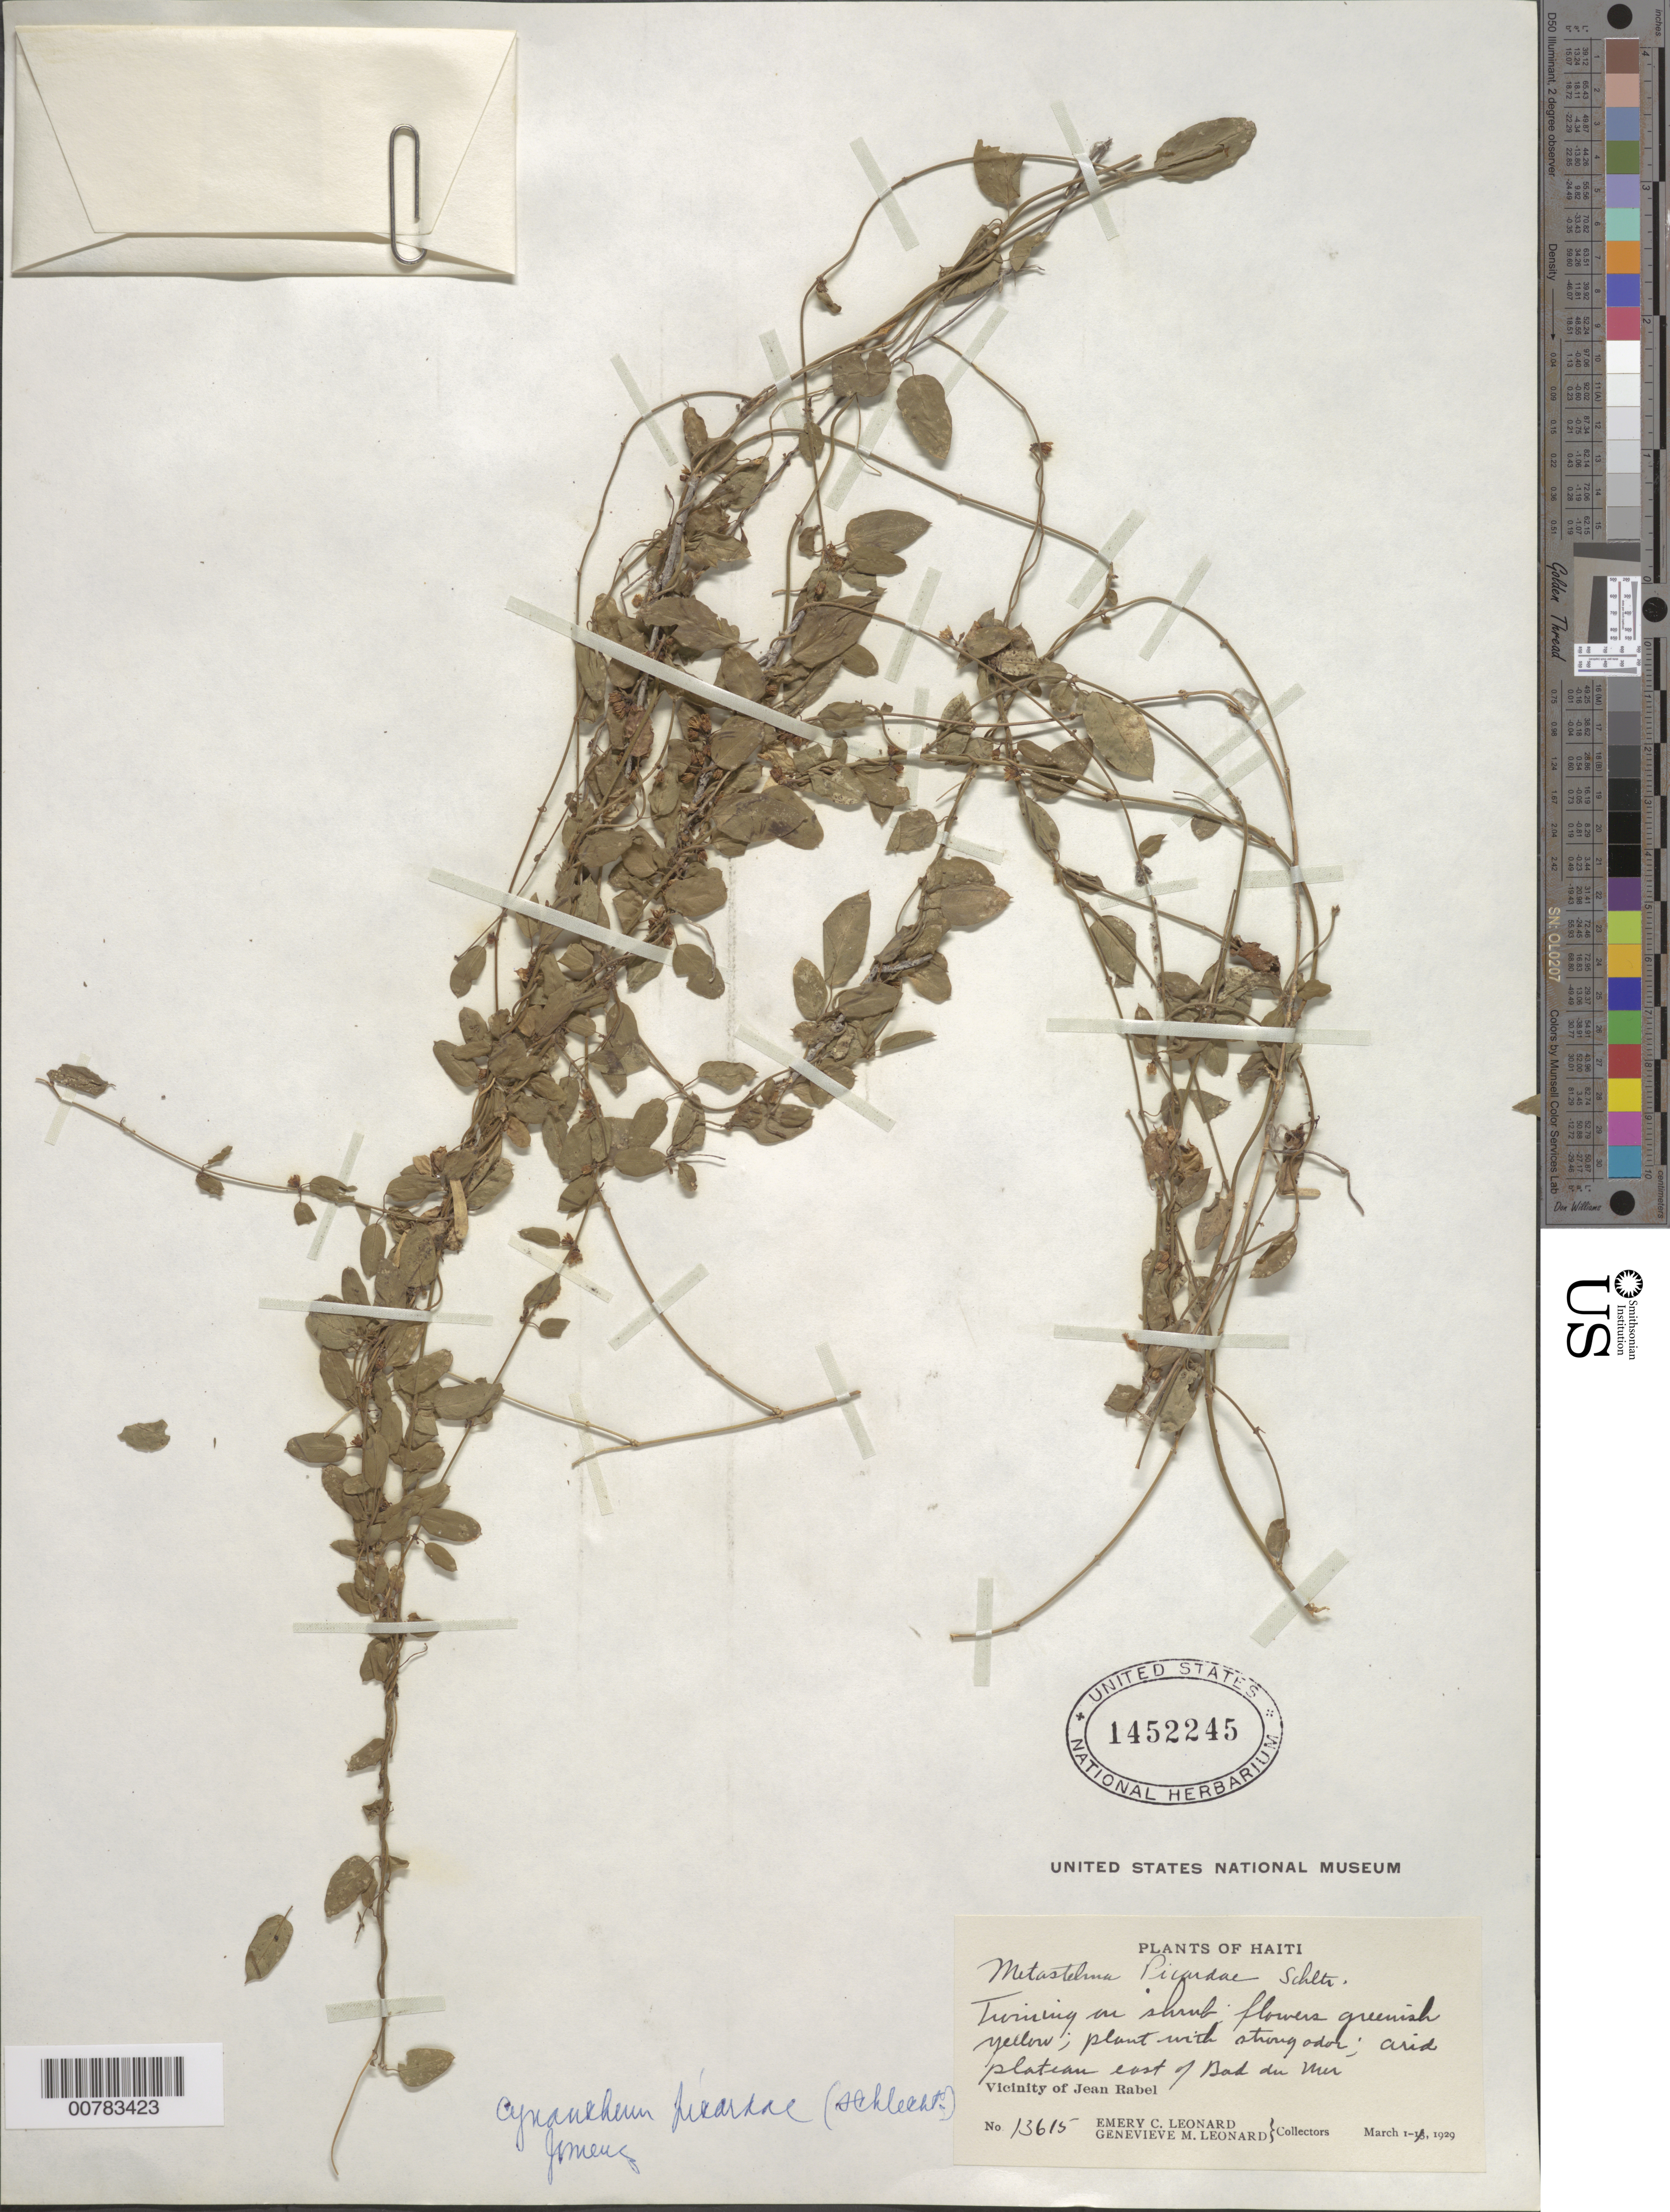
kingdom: Plantae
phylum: Tracheophyta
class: Magnoliopsida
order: Gentianales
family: Apocynaceae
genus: Metastelma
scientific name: Metastelma picardae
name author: Schltr.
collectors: E. C. Leonard & G. M. Leonard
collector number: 13615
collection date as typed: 01 Mar 1929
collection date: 1929-03-01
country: Haiti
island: Hispaniola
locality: Vicinity of Jean Rabel, east of Bad du Mer.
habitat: Arid plateau.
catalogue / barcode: US 1452245